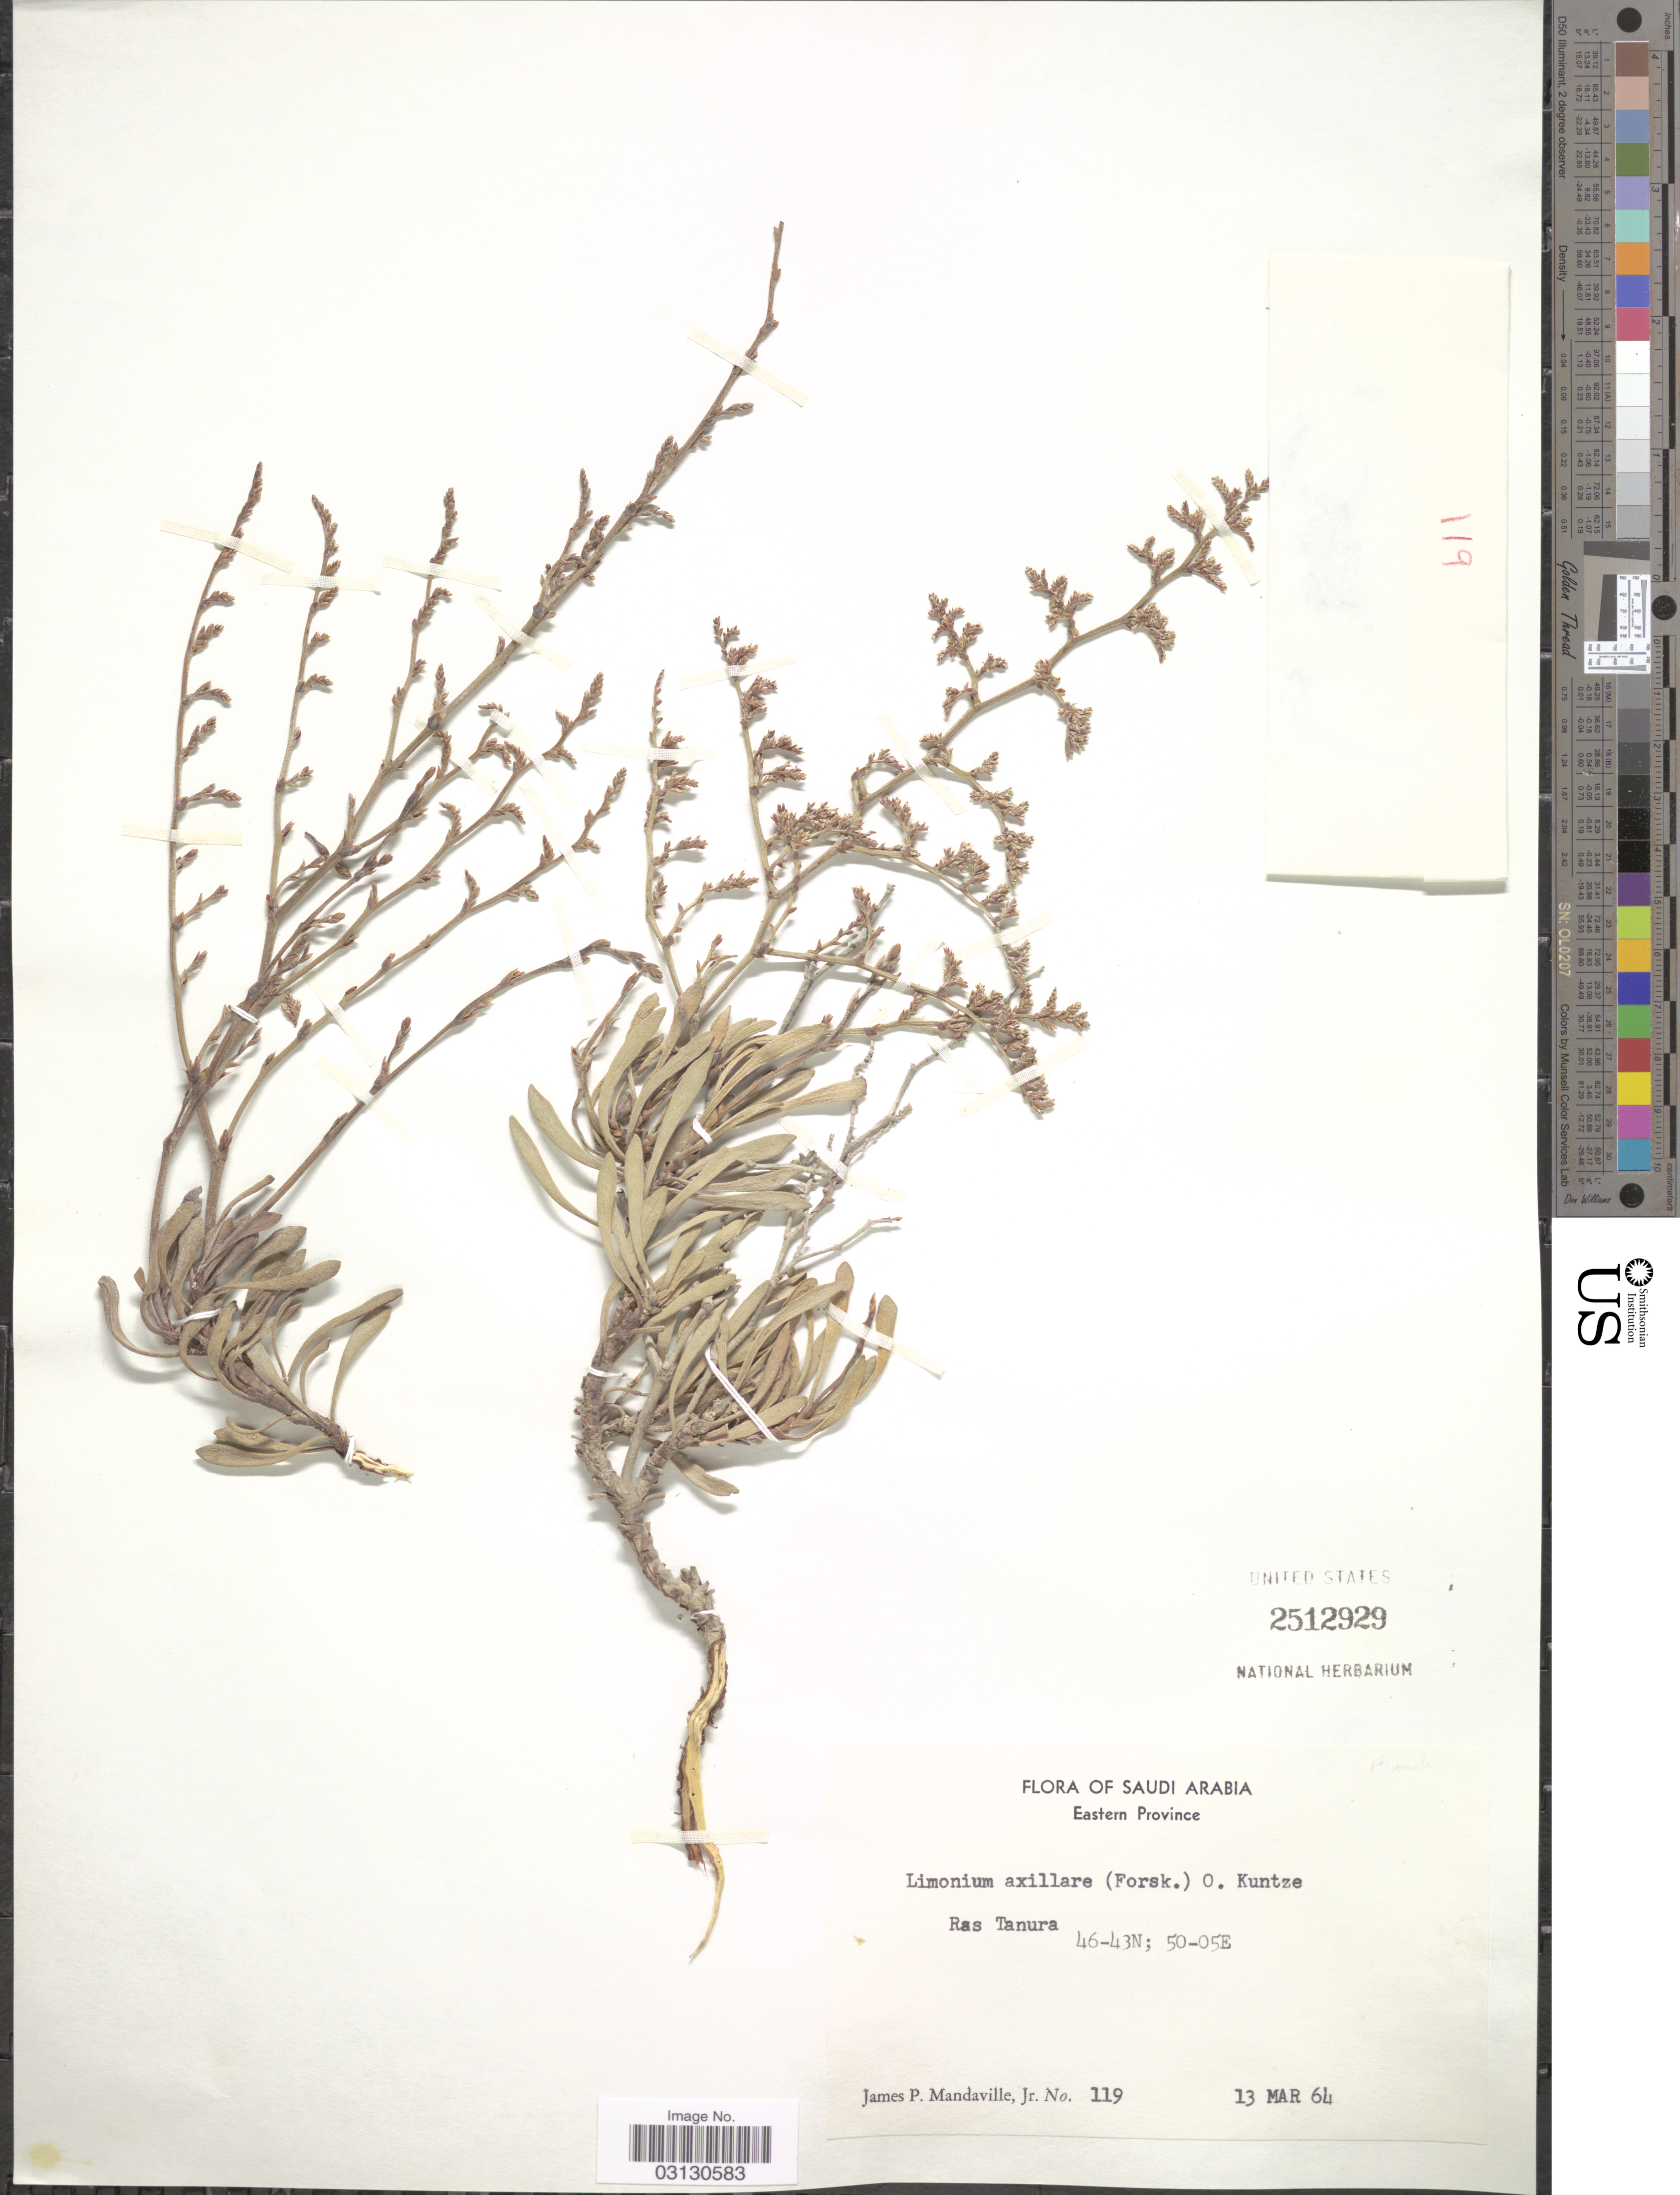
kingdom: Plantae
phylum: Tracheophyta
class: Magnoliopsida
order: Caryophyllales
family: Plumbaginaceae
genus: Limonium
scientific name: Limonium axillare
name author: (Forssk.) Kuntze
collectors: J. Mandaville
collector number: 119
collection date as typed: Transcribed d/m/y: 13/3/64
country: Saudi Arabia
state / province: Ash Sharqiyah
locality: Eastern Province. Ras Tanura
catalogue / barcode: US 2512929